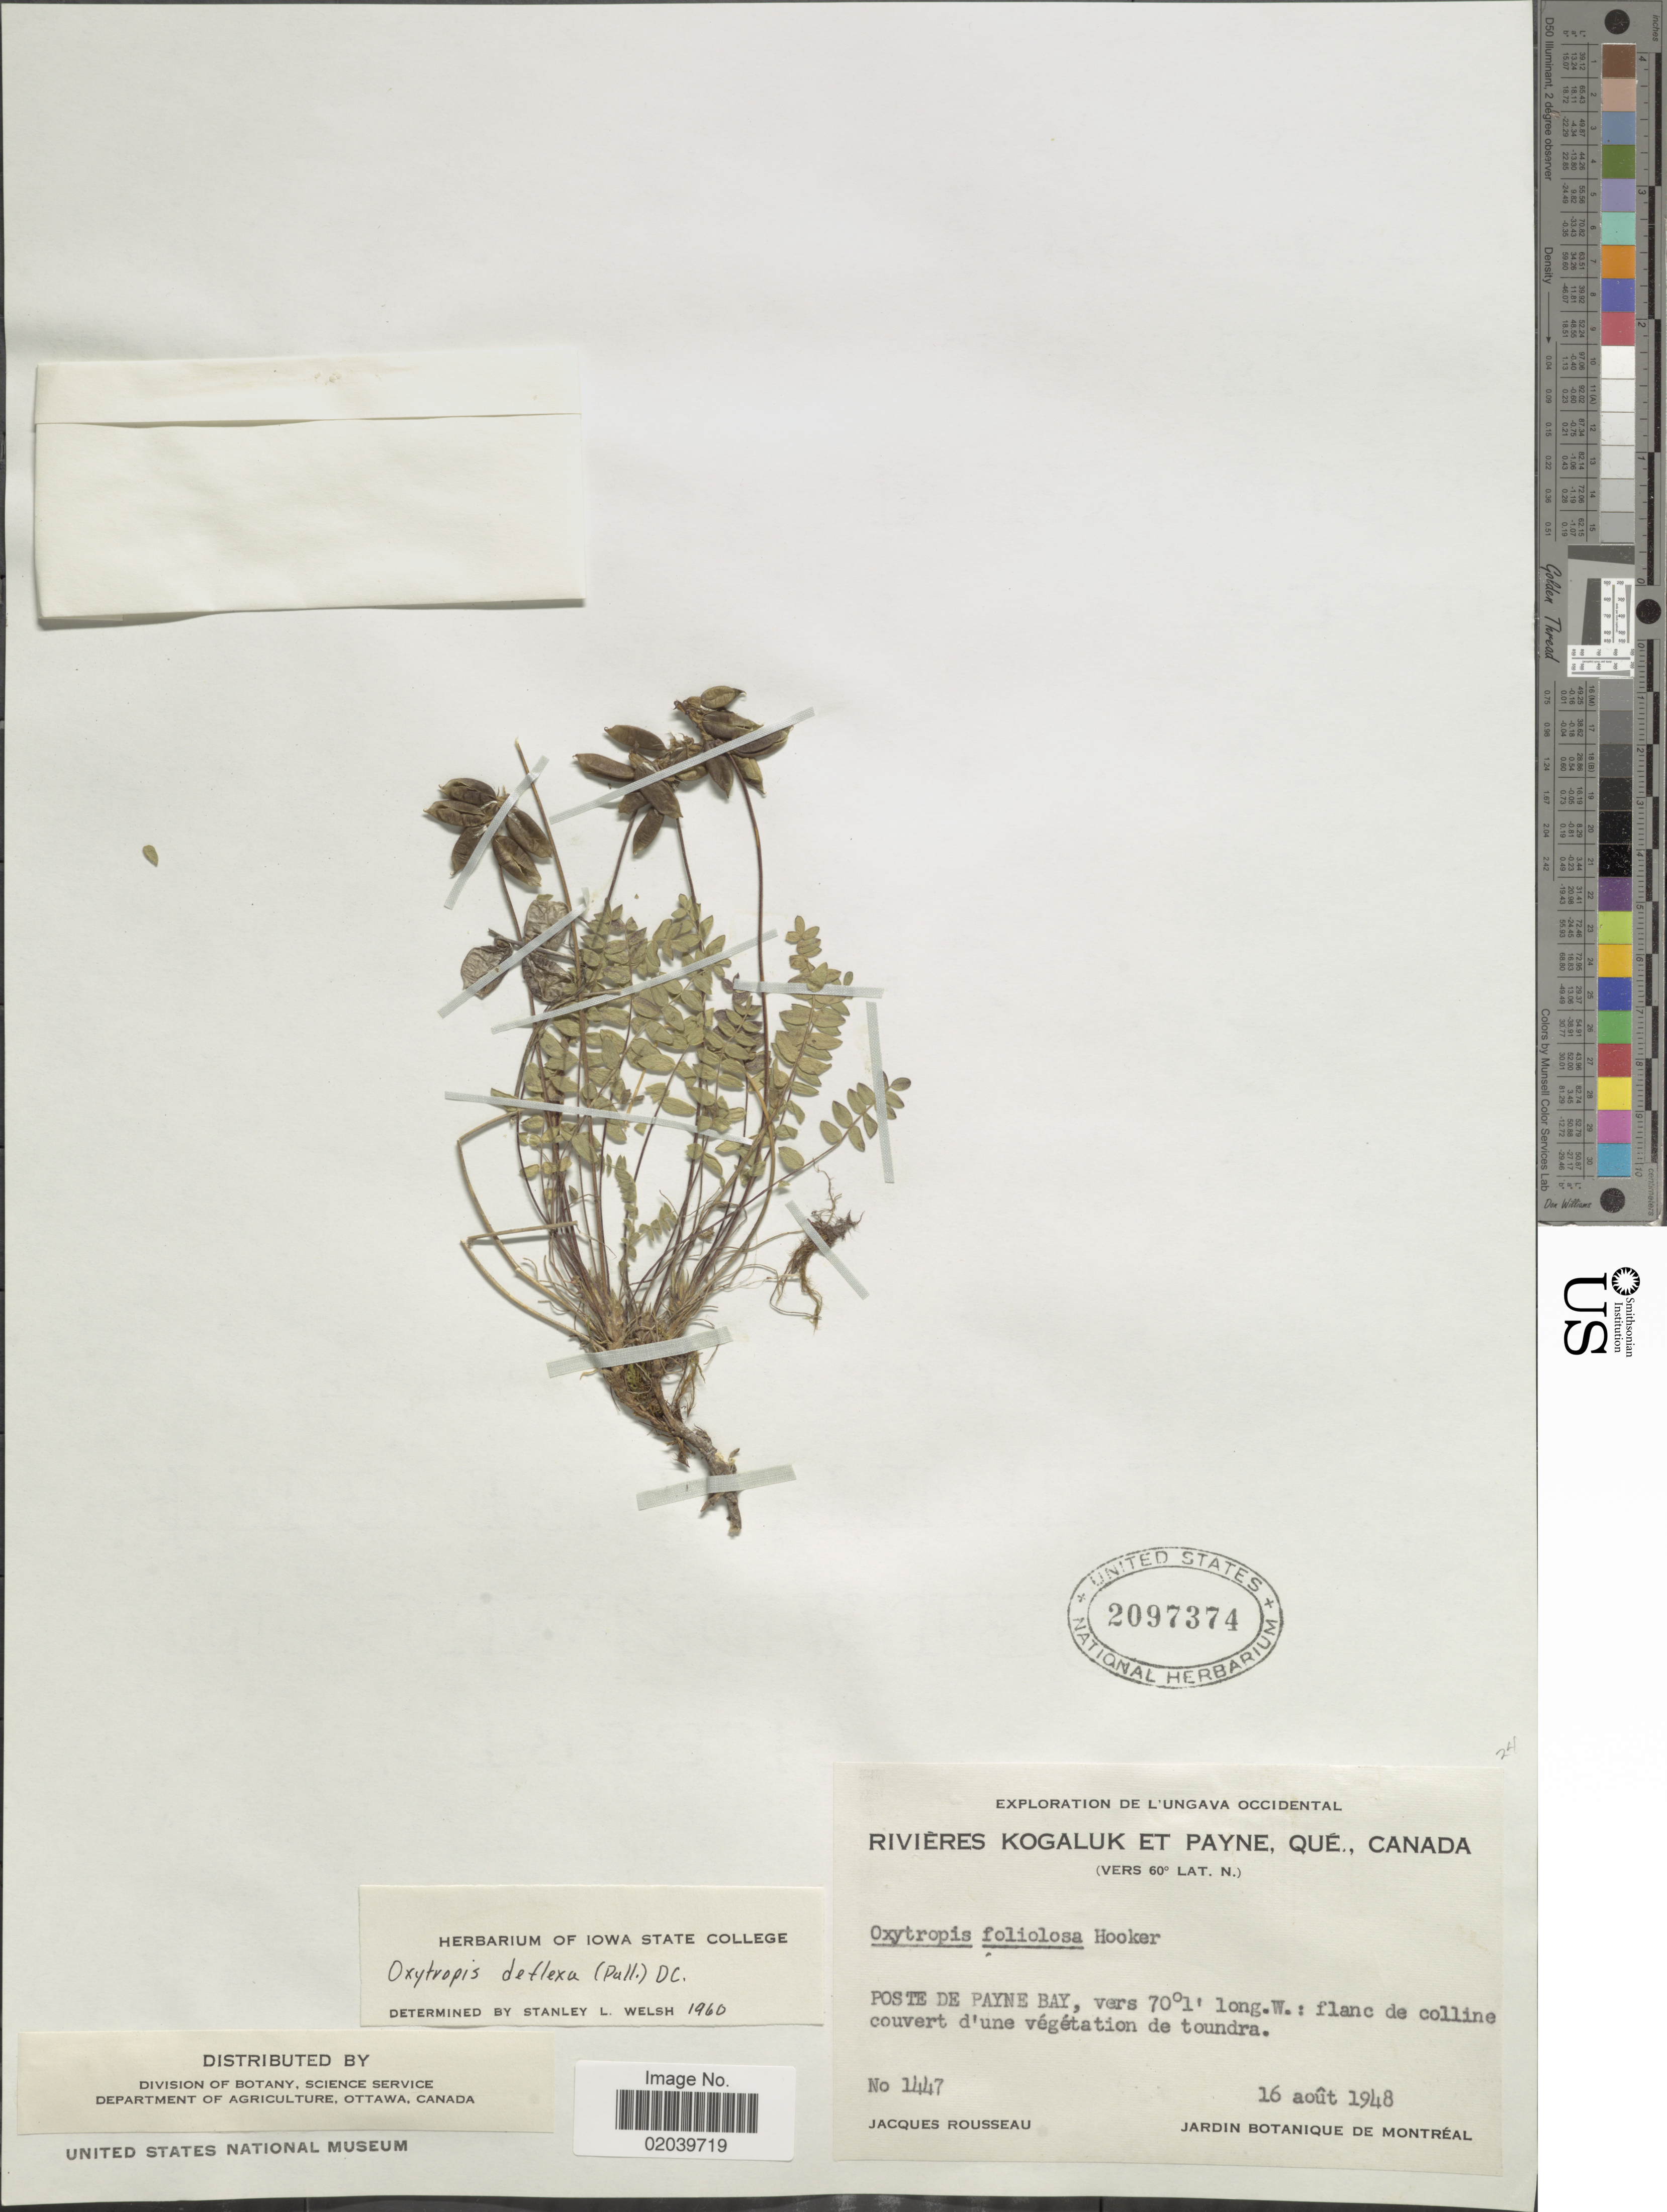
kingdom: Plantae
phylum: Tracheophyta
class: Magnoliopsida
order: Fabales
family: Fabaceae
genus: Oxytropis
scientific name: Oxytropis deflexa var. foliolosa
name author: (Hook.) Barneby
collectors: J. Rousseau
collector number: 1447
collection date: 1948-08-16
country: Canada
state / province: Quebec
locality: Rivières Kogaluk et Payne, Qué., Canada. Poste de Payne Bay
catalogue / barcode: US 2097374